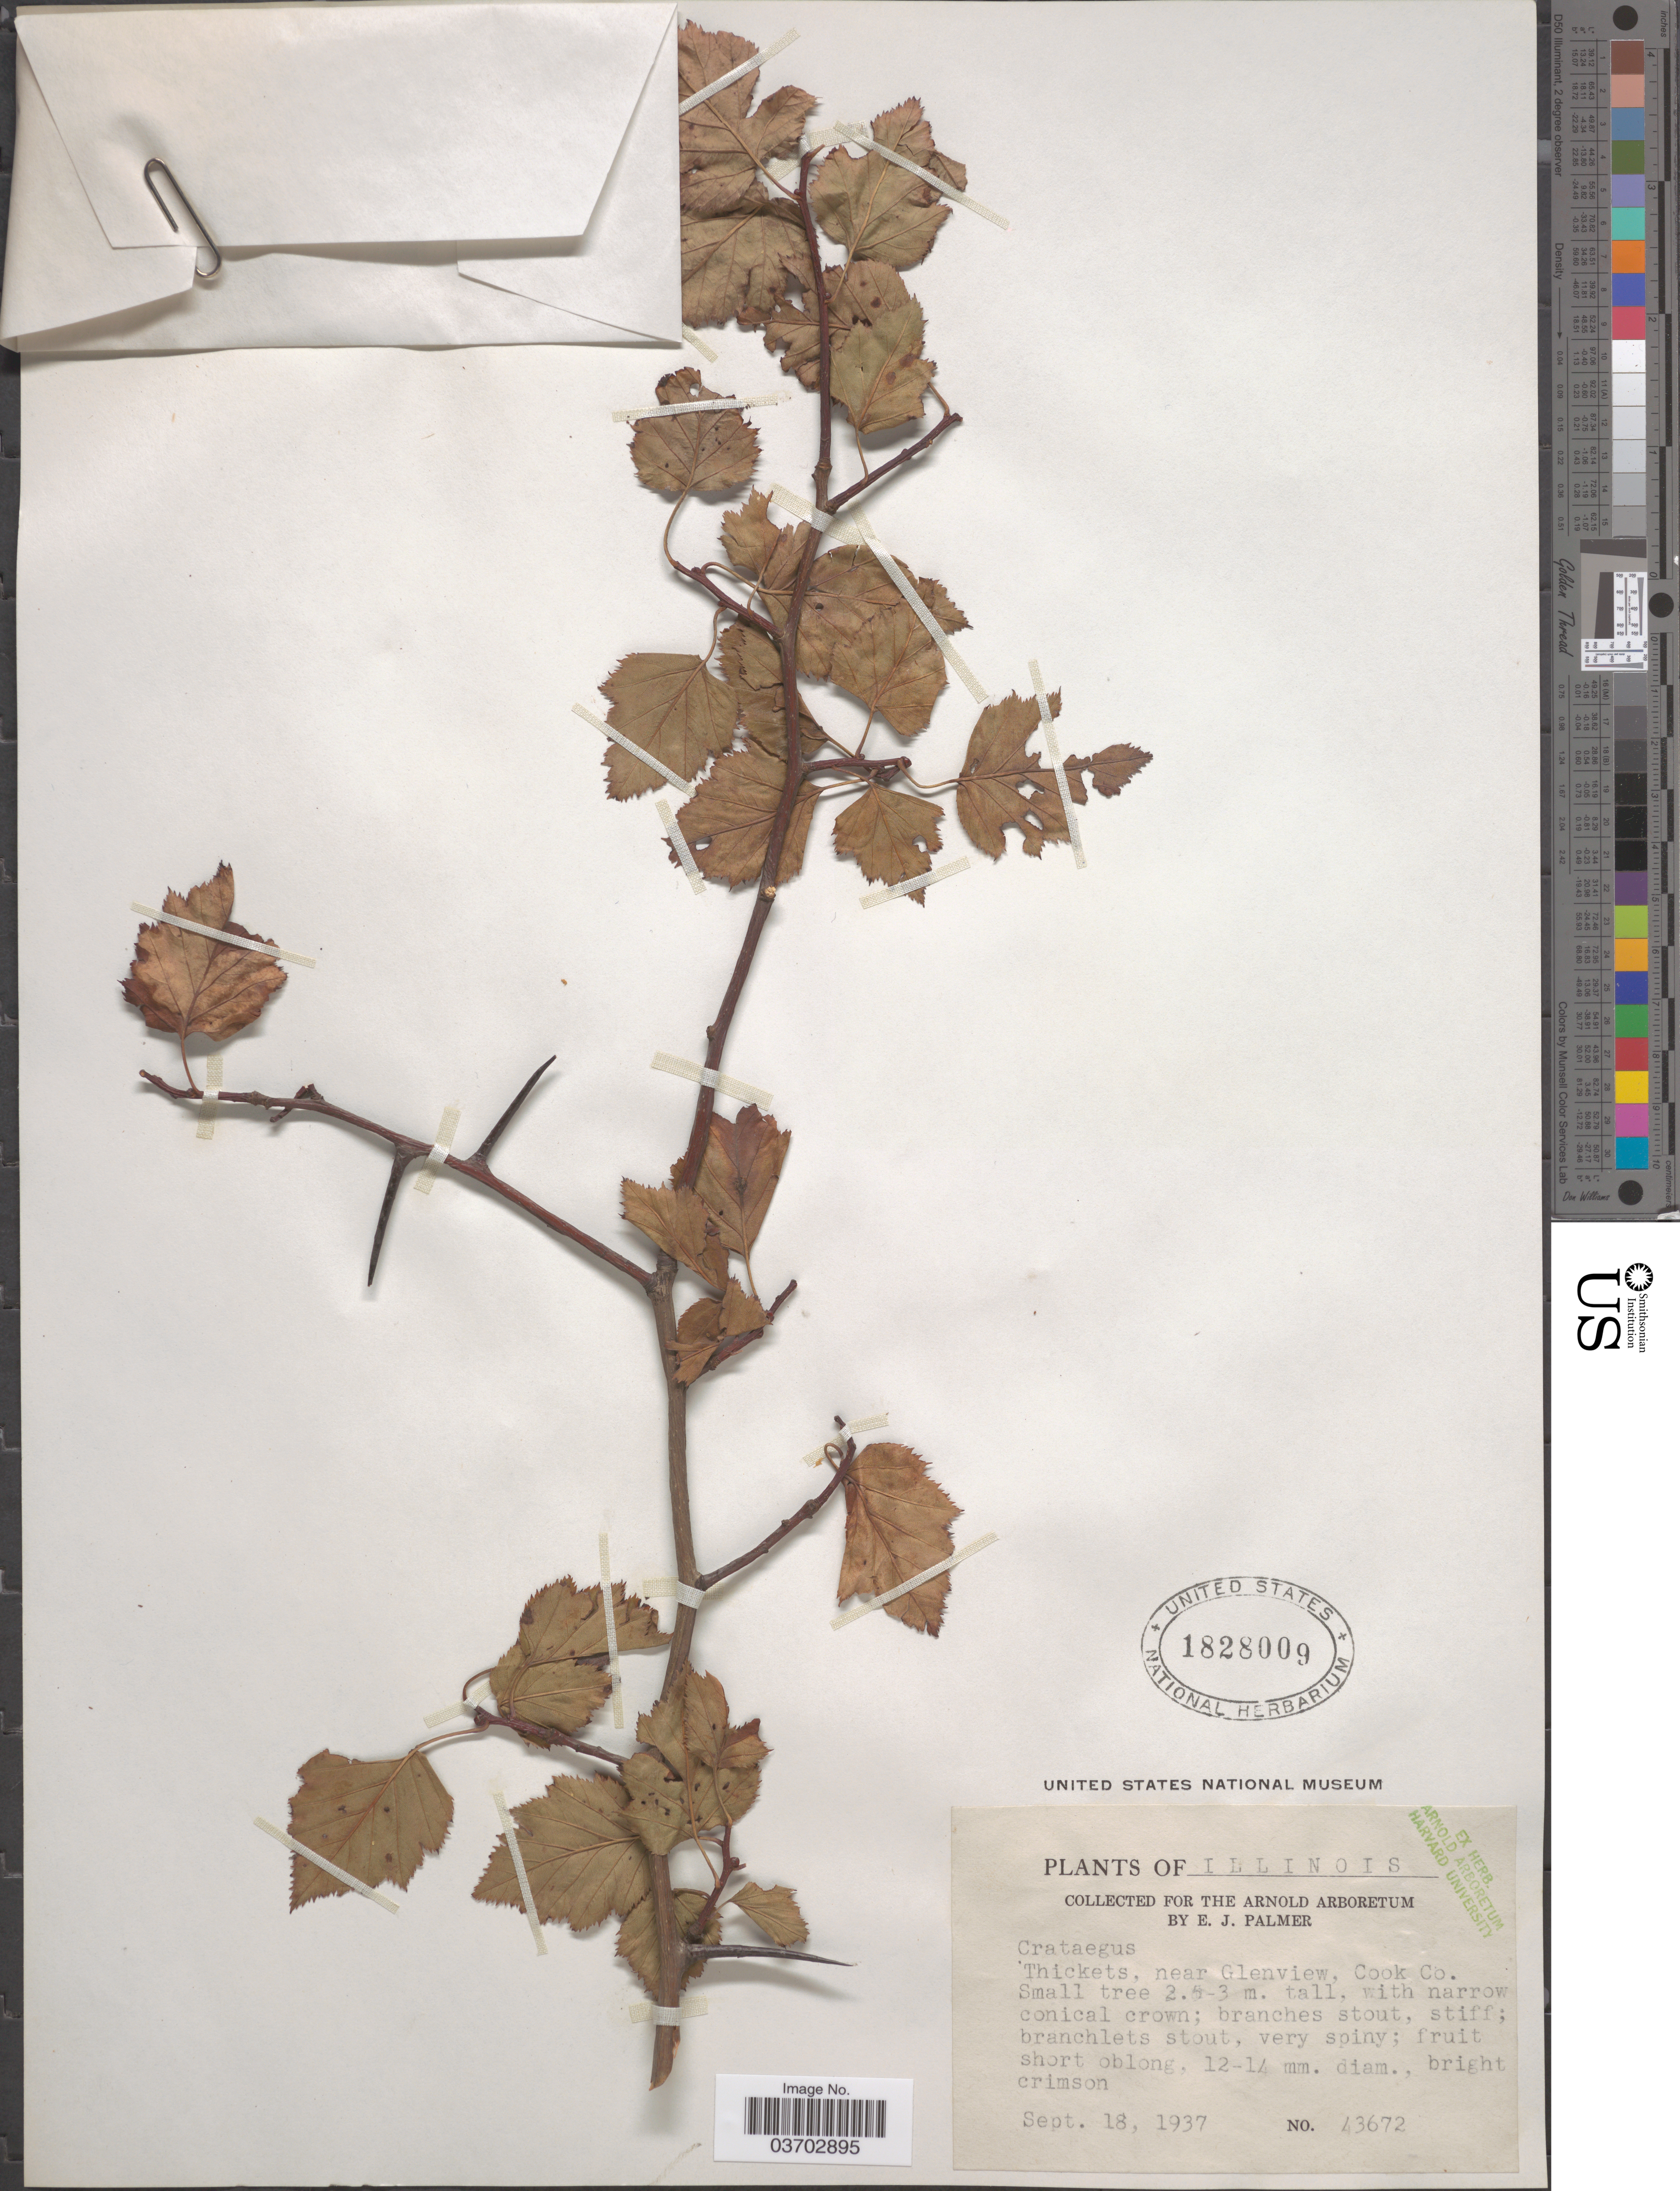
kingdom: Plantae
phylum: Tracheophyta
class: Magnoliopsida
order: Rosales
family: Rosaceae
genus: Crataegus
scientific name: Crataegus sp.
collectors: E. J. Palmer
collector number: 43672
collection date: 1937-09-18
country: United States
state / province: Illinois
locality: Thickets, near Glenview, Cook Co.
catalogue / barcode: US 1828009